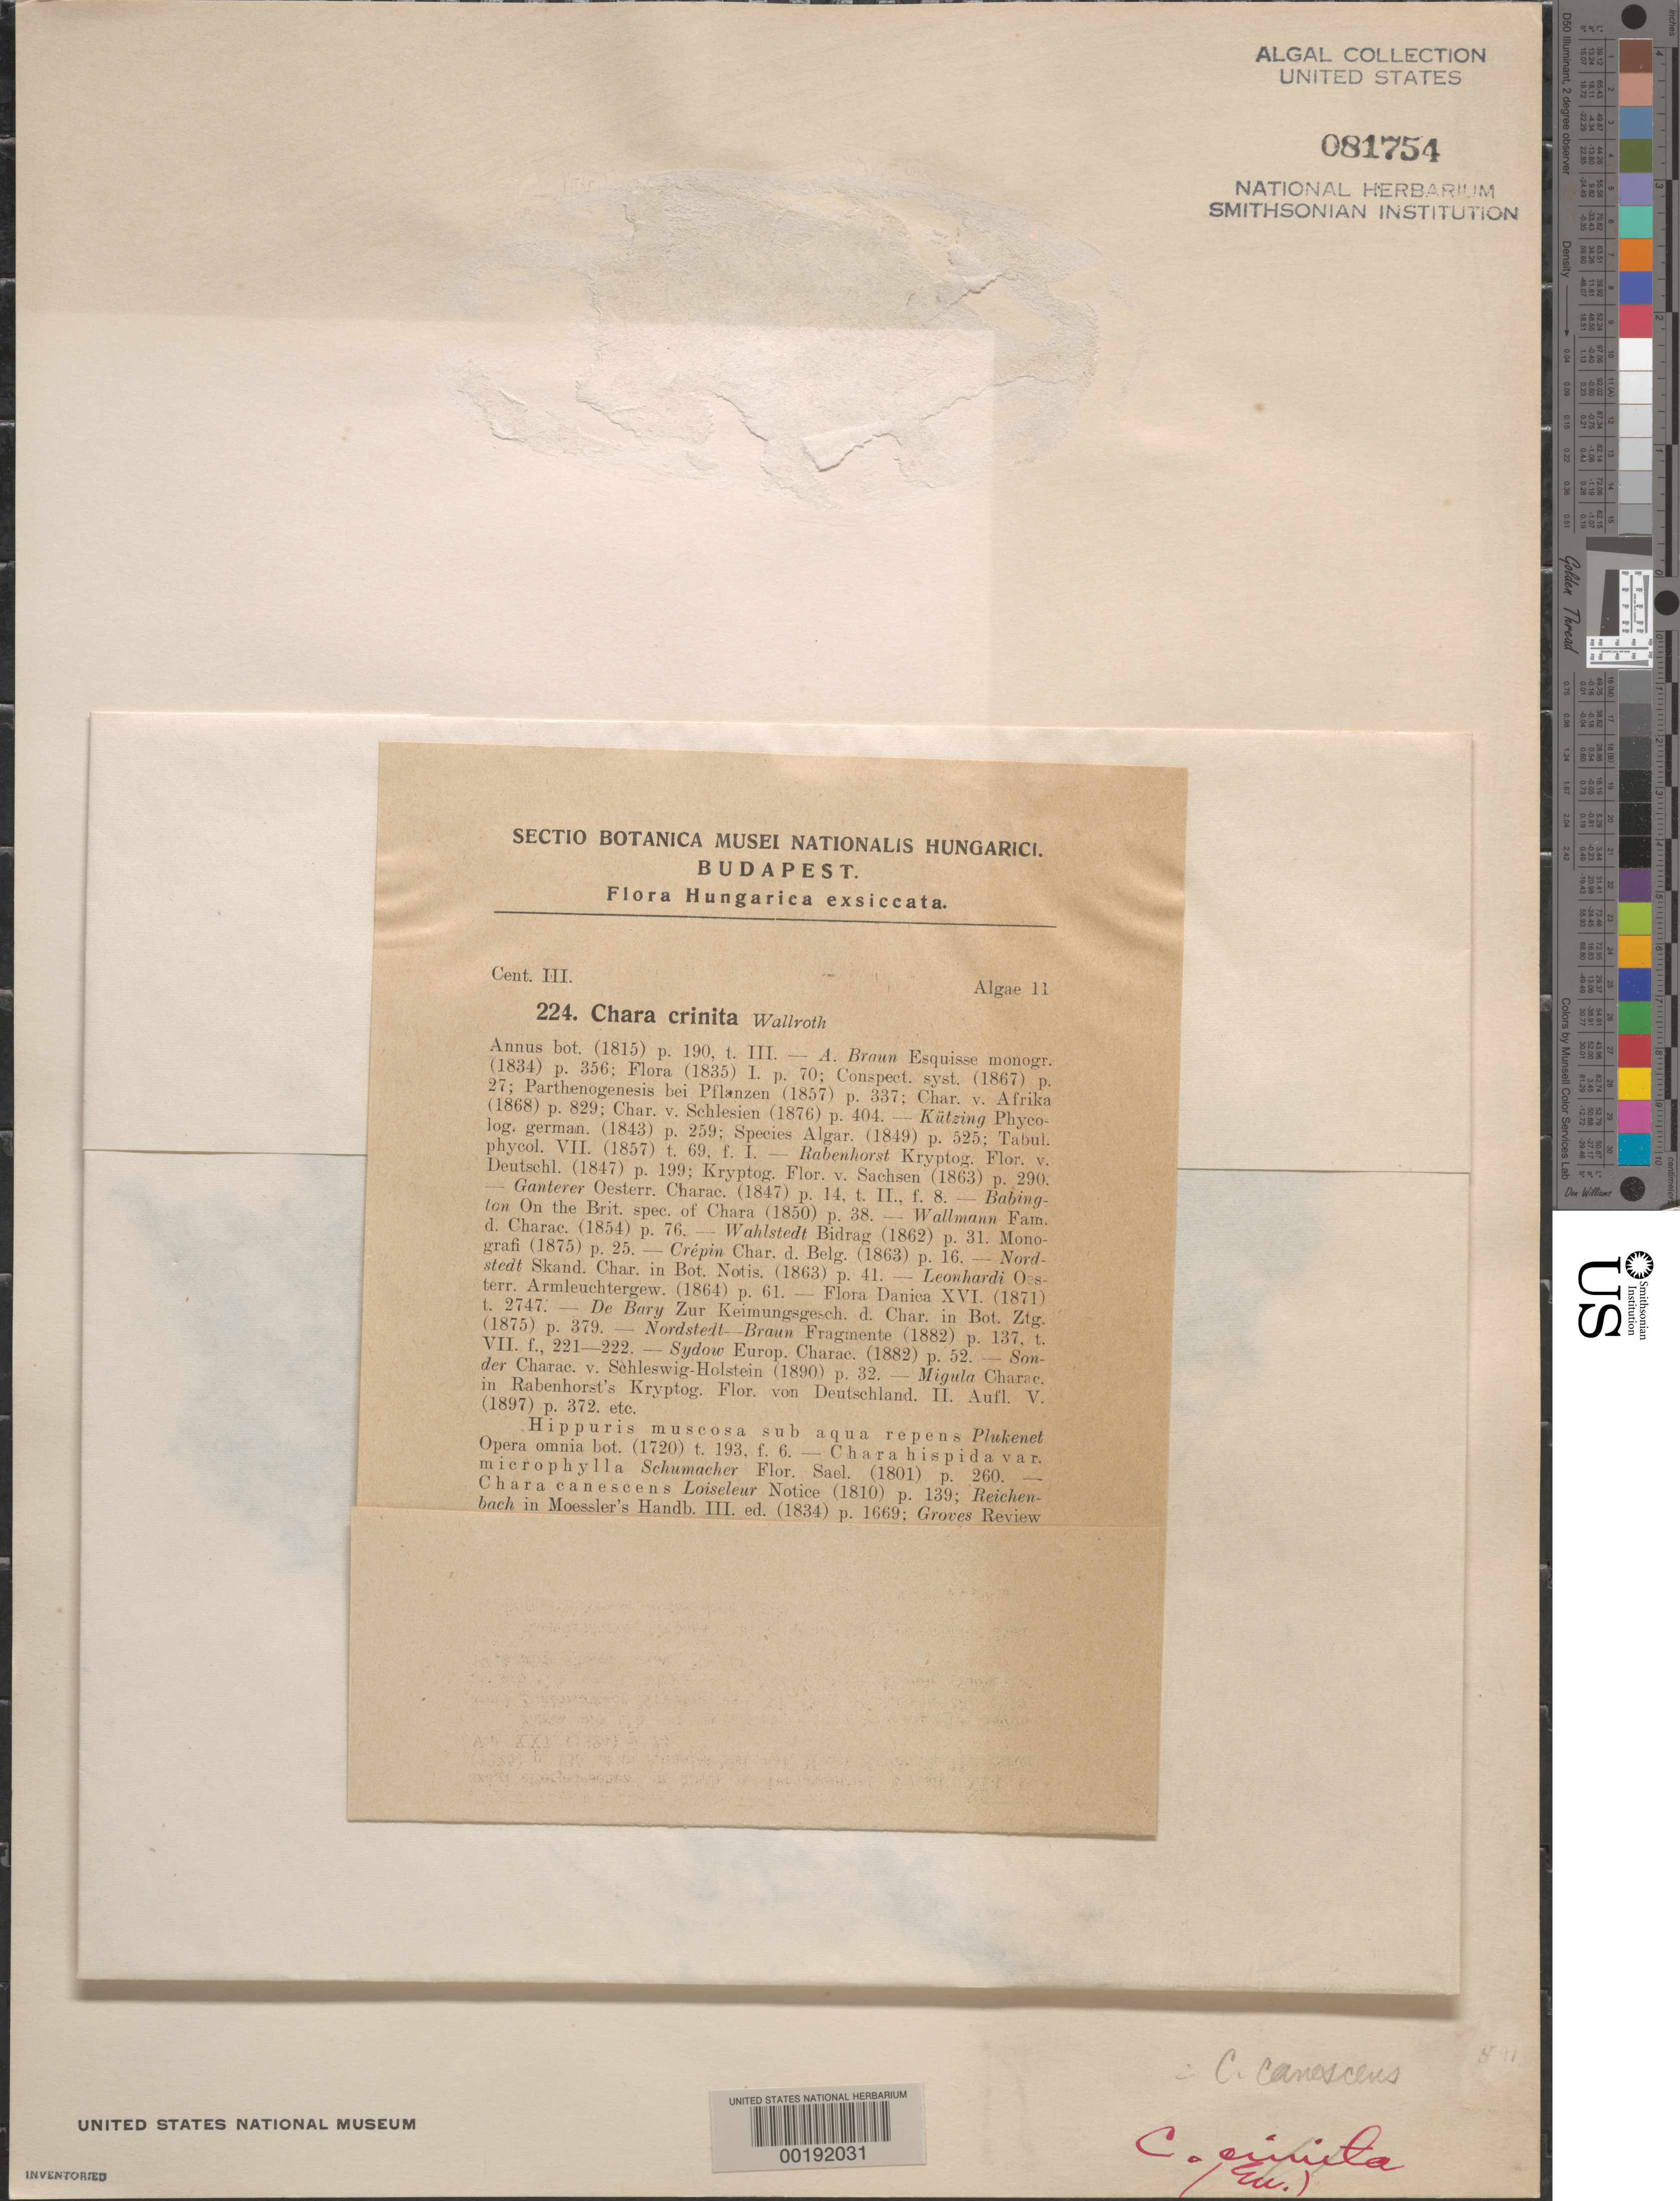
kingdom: Plantae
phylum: Charophyta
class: Charophyceae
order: Charales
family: Characeae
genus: Chara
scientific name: Chara canescens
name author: Loisel.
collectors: F. Filarszky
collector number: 224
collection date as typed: Jun 1913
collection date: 1913-06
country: Hungary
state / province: Pest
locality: Gubacsi puszta, kossuthfalva, near budapest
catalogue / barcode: US 81754